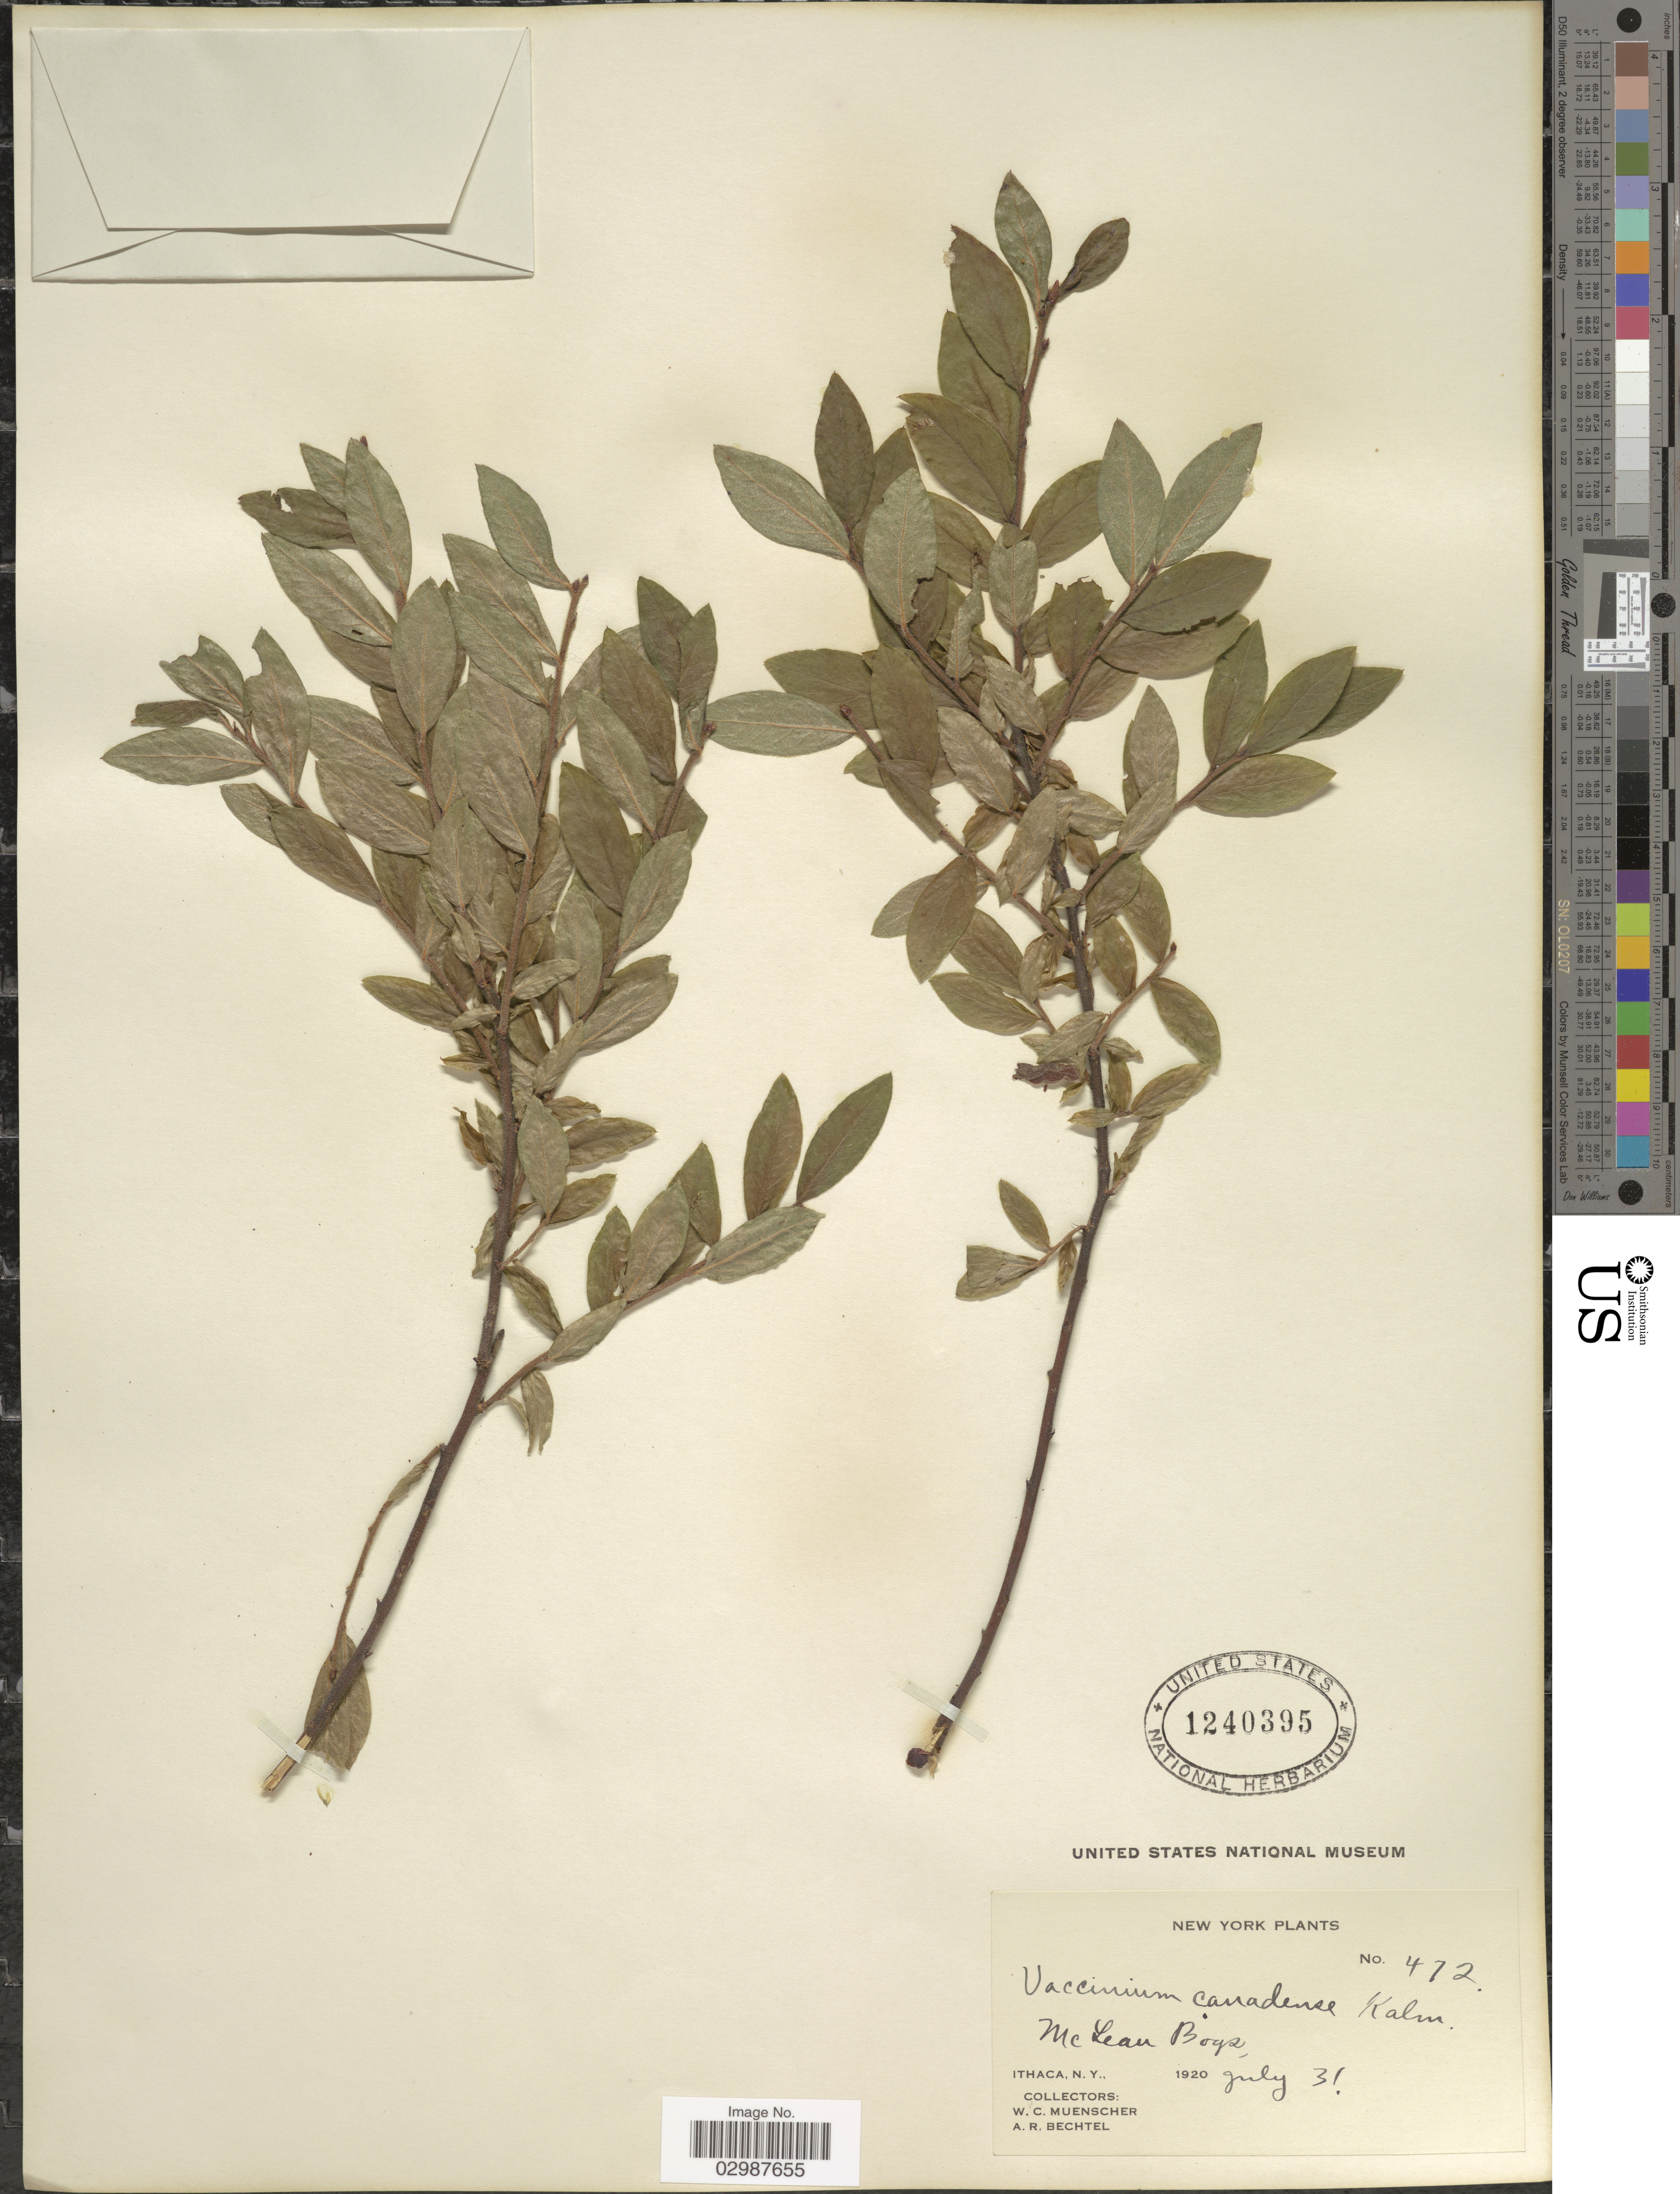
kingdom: Plantae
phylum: Tracheophyta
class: Magnoliopsida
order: Ericales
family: Ericaceae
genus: Vaccinium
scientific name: Vaccinium canadense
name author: Kalm ex Richardson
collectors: W. Muenscher & A. Bechtel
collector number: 472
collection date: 1920-07-31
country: United States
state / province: New York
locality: McLean Bogs, Ithaca.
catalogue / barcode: US 1240395